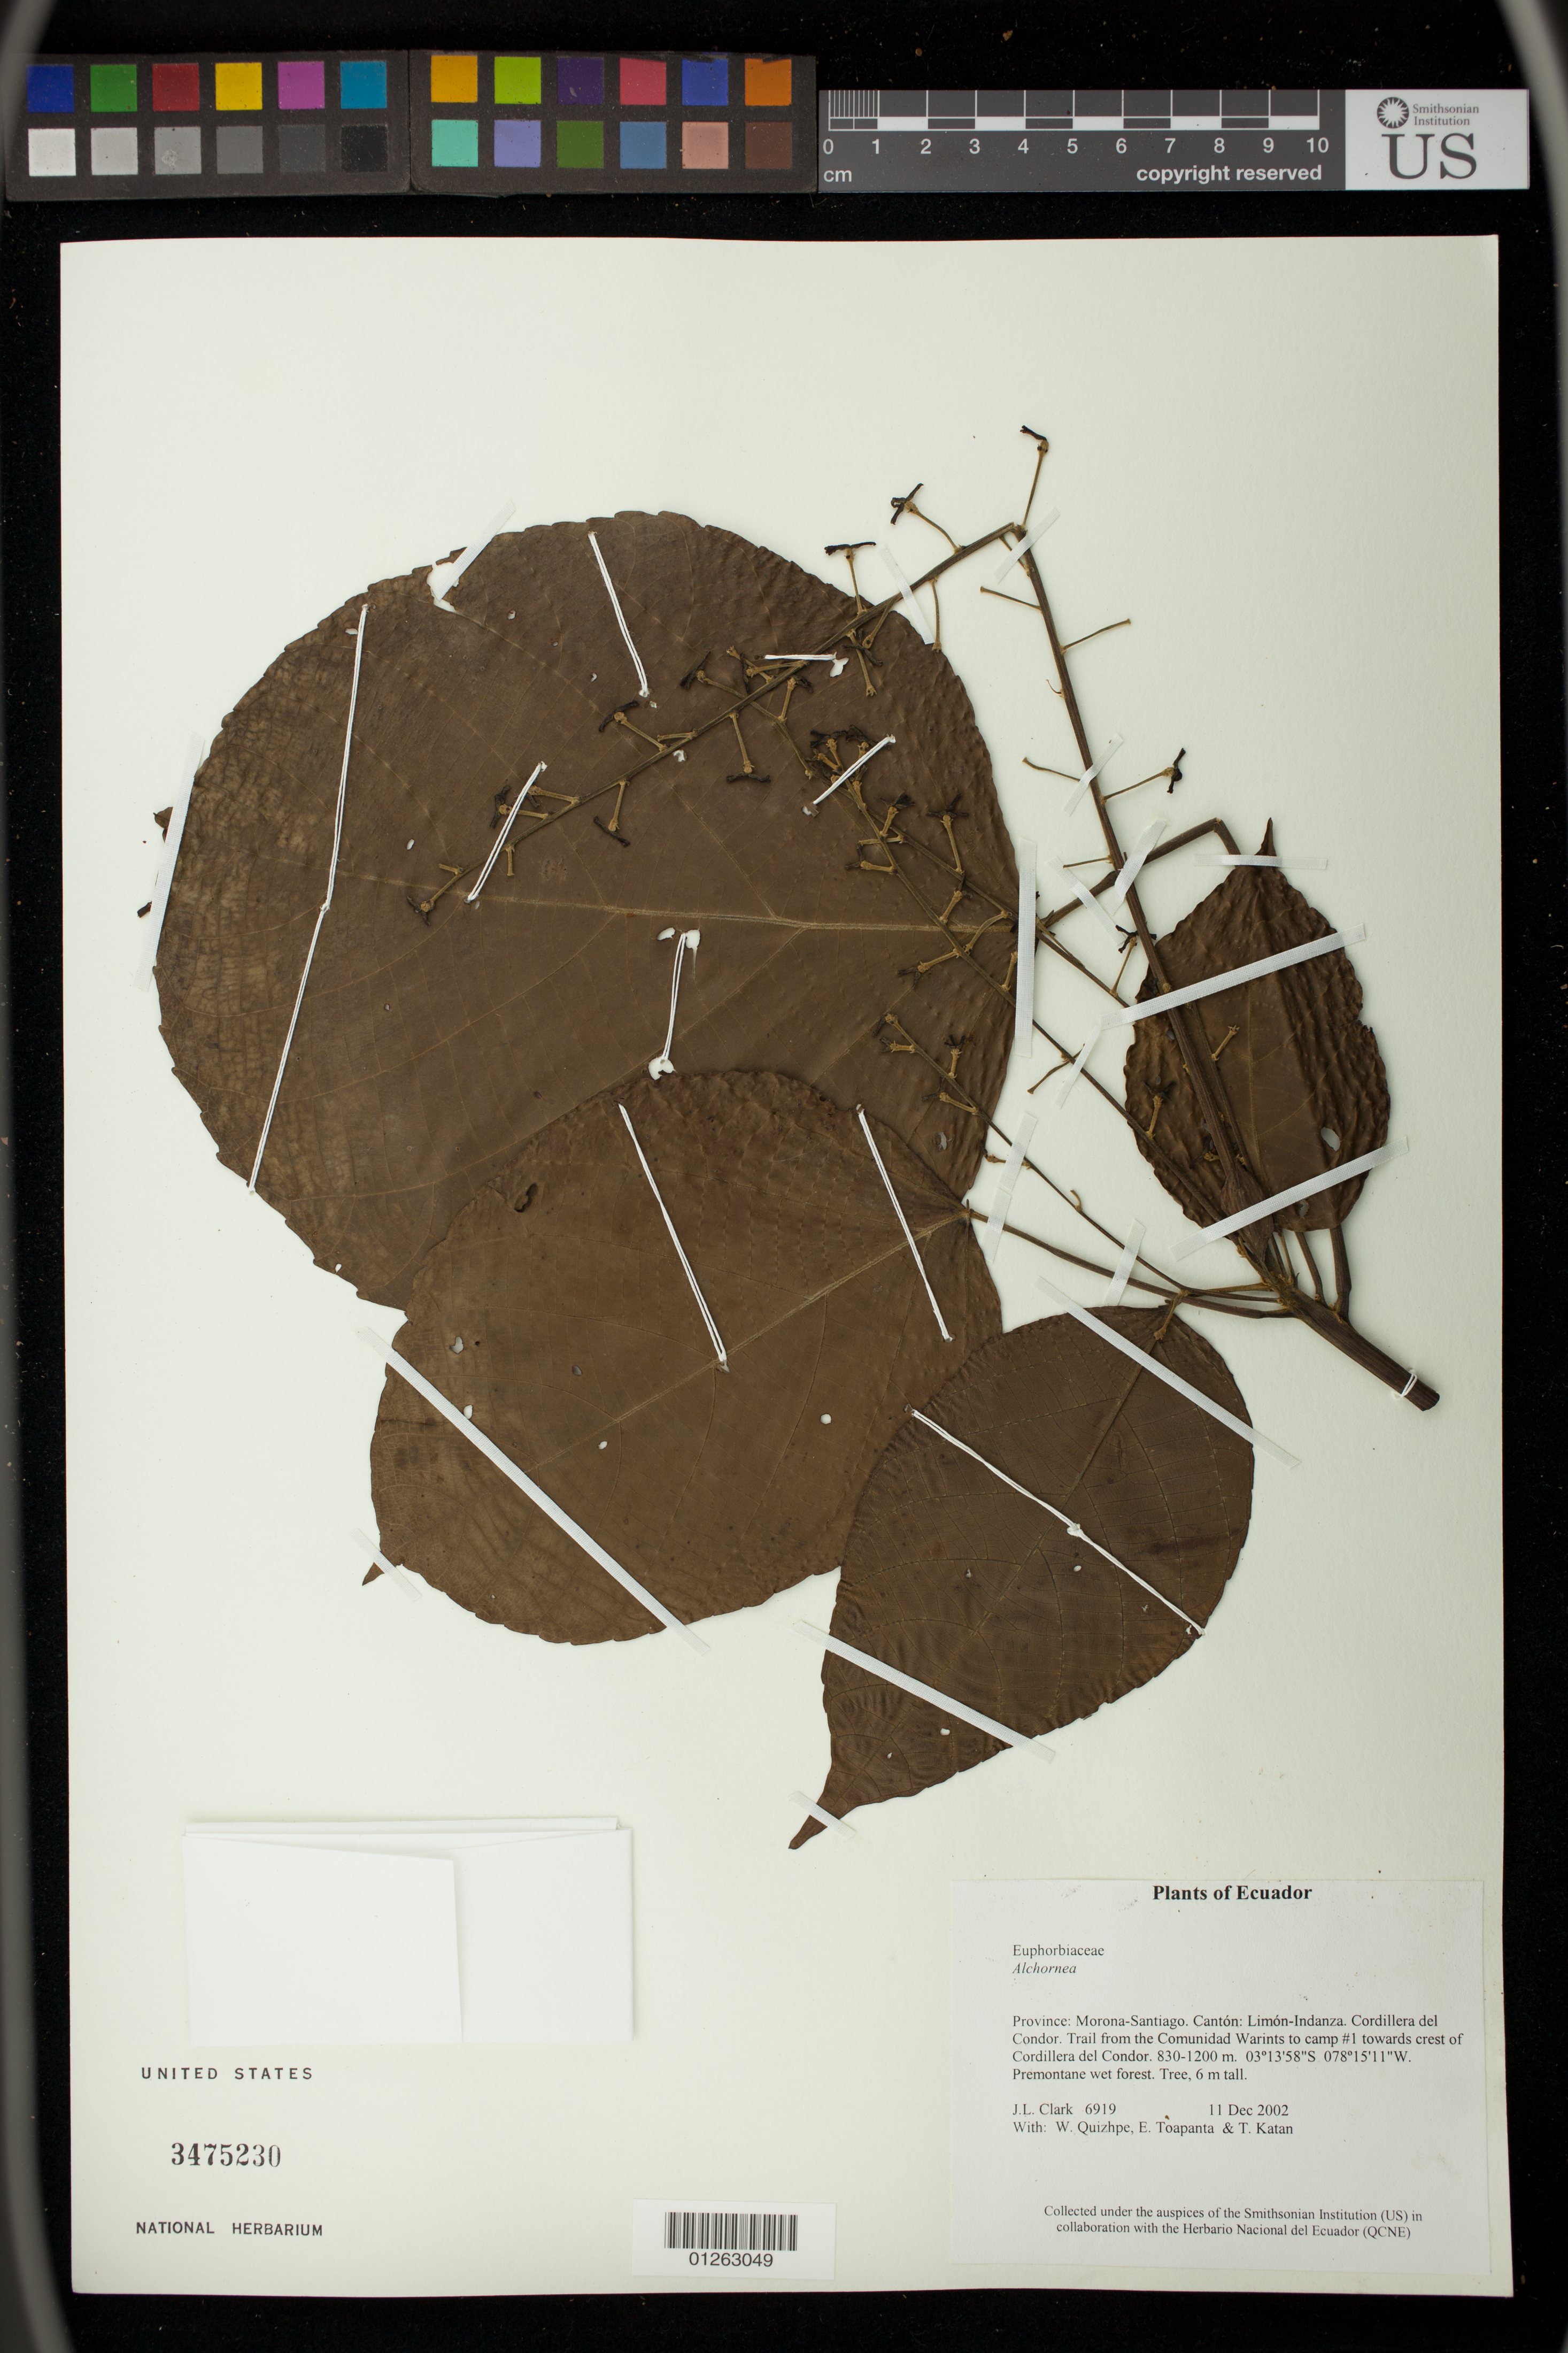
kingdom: Plantae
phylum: Tracheophyta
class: Magnoliopsida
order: Malpighiales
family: Euphorbiaceae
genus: Alchornea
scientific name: Alchornea sp.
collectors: J. L. Clark, W. Quizhpe, E. Toapanta & T. Katan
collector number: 6919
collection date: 2002-12-11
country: Ecuador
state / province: Morona-Santiago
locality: Canton: Limon-Indanza. Cordillera del Condor. Trail from the Comunidad Warints to camp #1 towards crest of Cordillera del Condor.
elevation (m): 830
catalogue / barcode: US 3475230